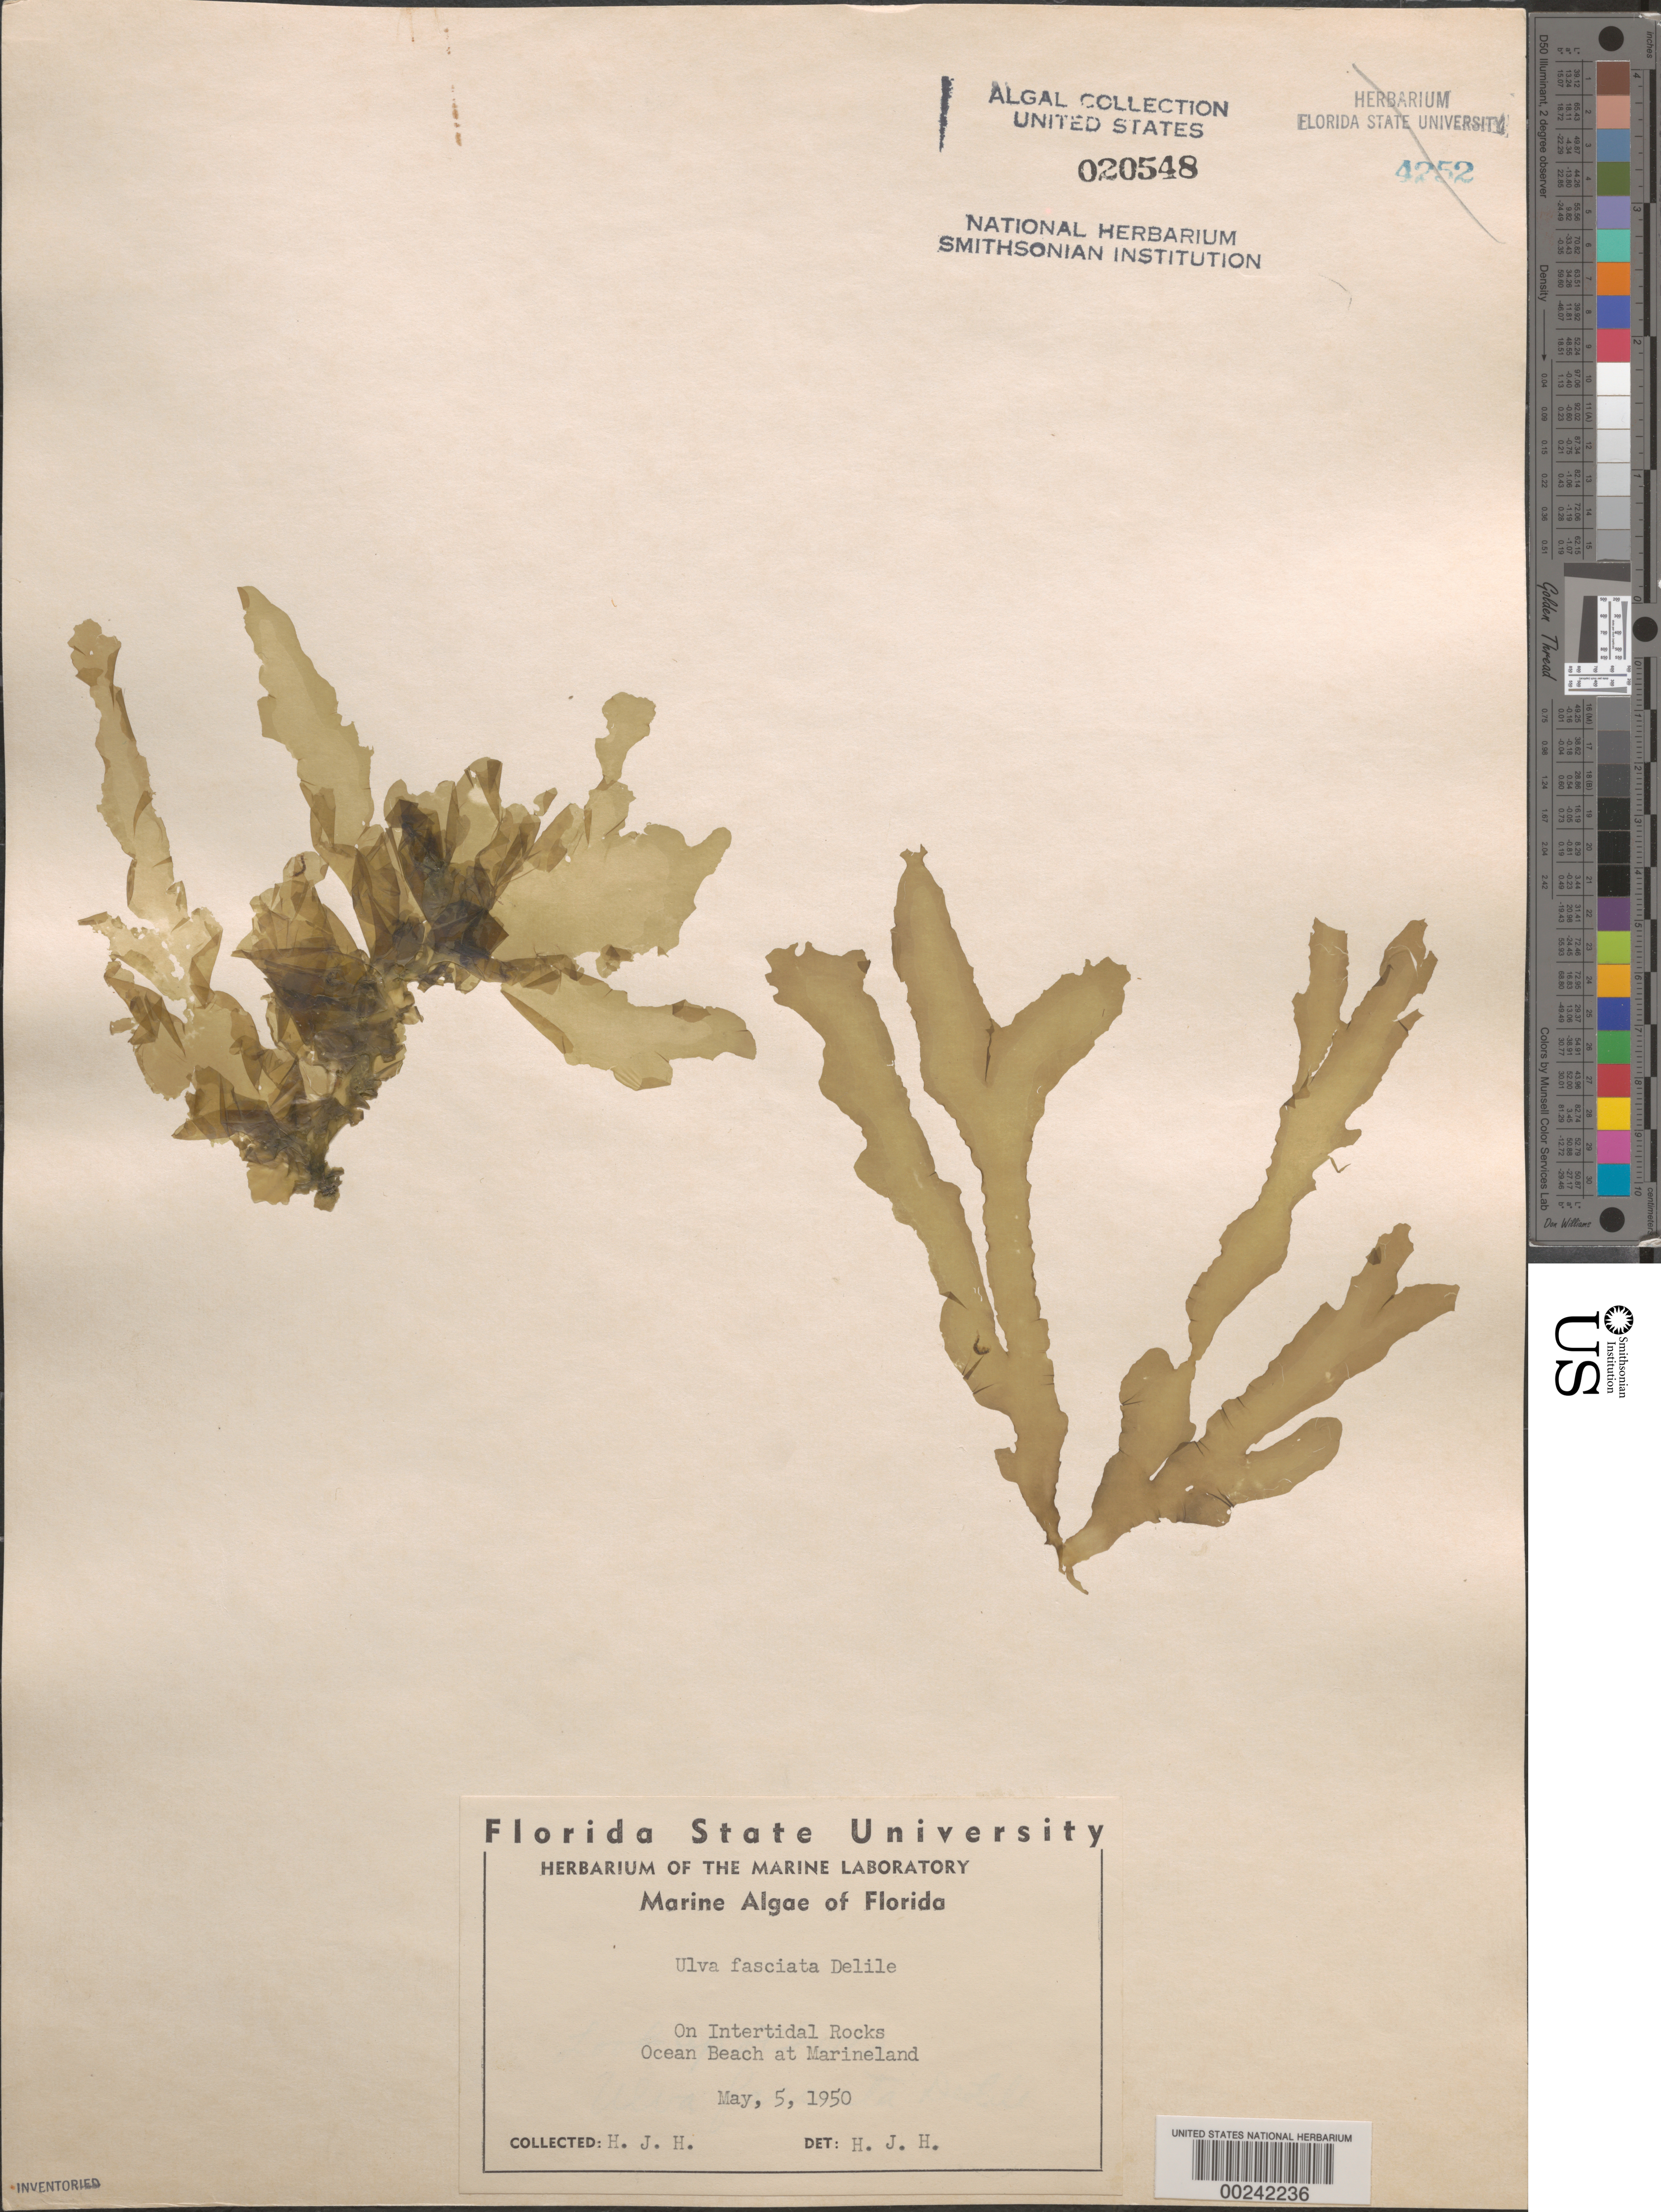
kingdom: Plantae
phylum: Chlorophyta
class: Ulvophyceae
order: Ulvales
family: Ulvaceae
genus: Ulva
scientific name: Ulva lactuca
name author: L.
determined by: Algae name updating Project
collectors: H. J. Humm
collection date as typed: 05 May 1950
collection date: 1950-05-05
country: United States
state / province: Florida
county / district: Flagler County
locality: Marineland ocean beach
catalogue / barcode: US 20548